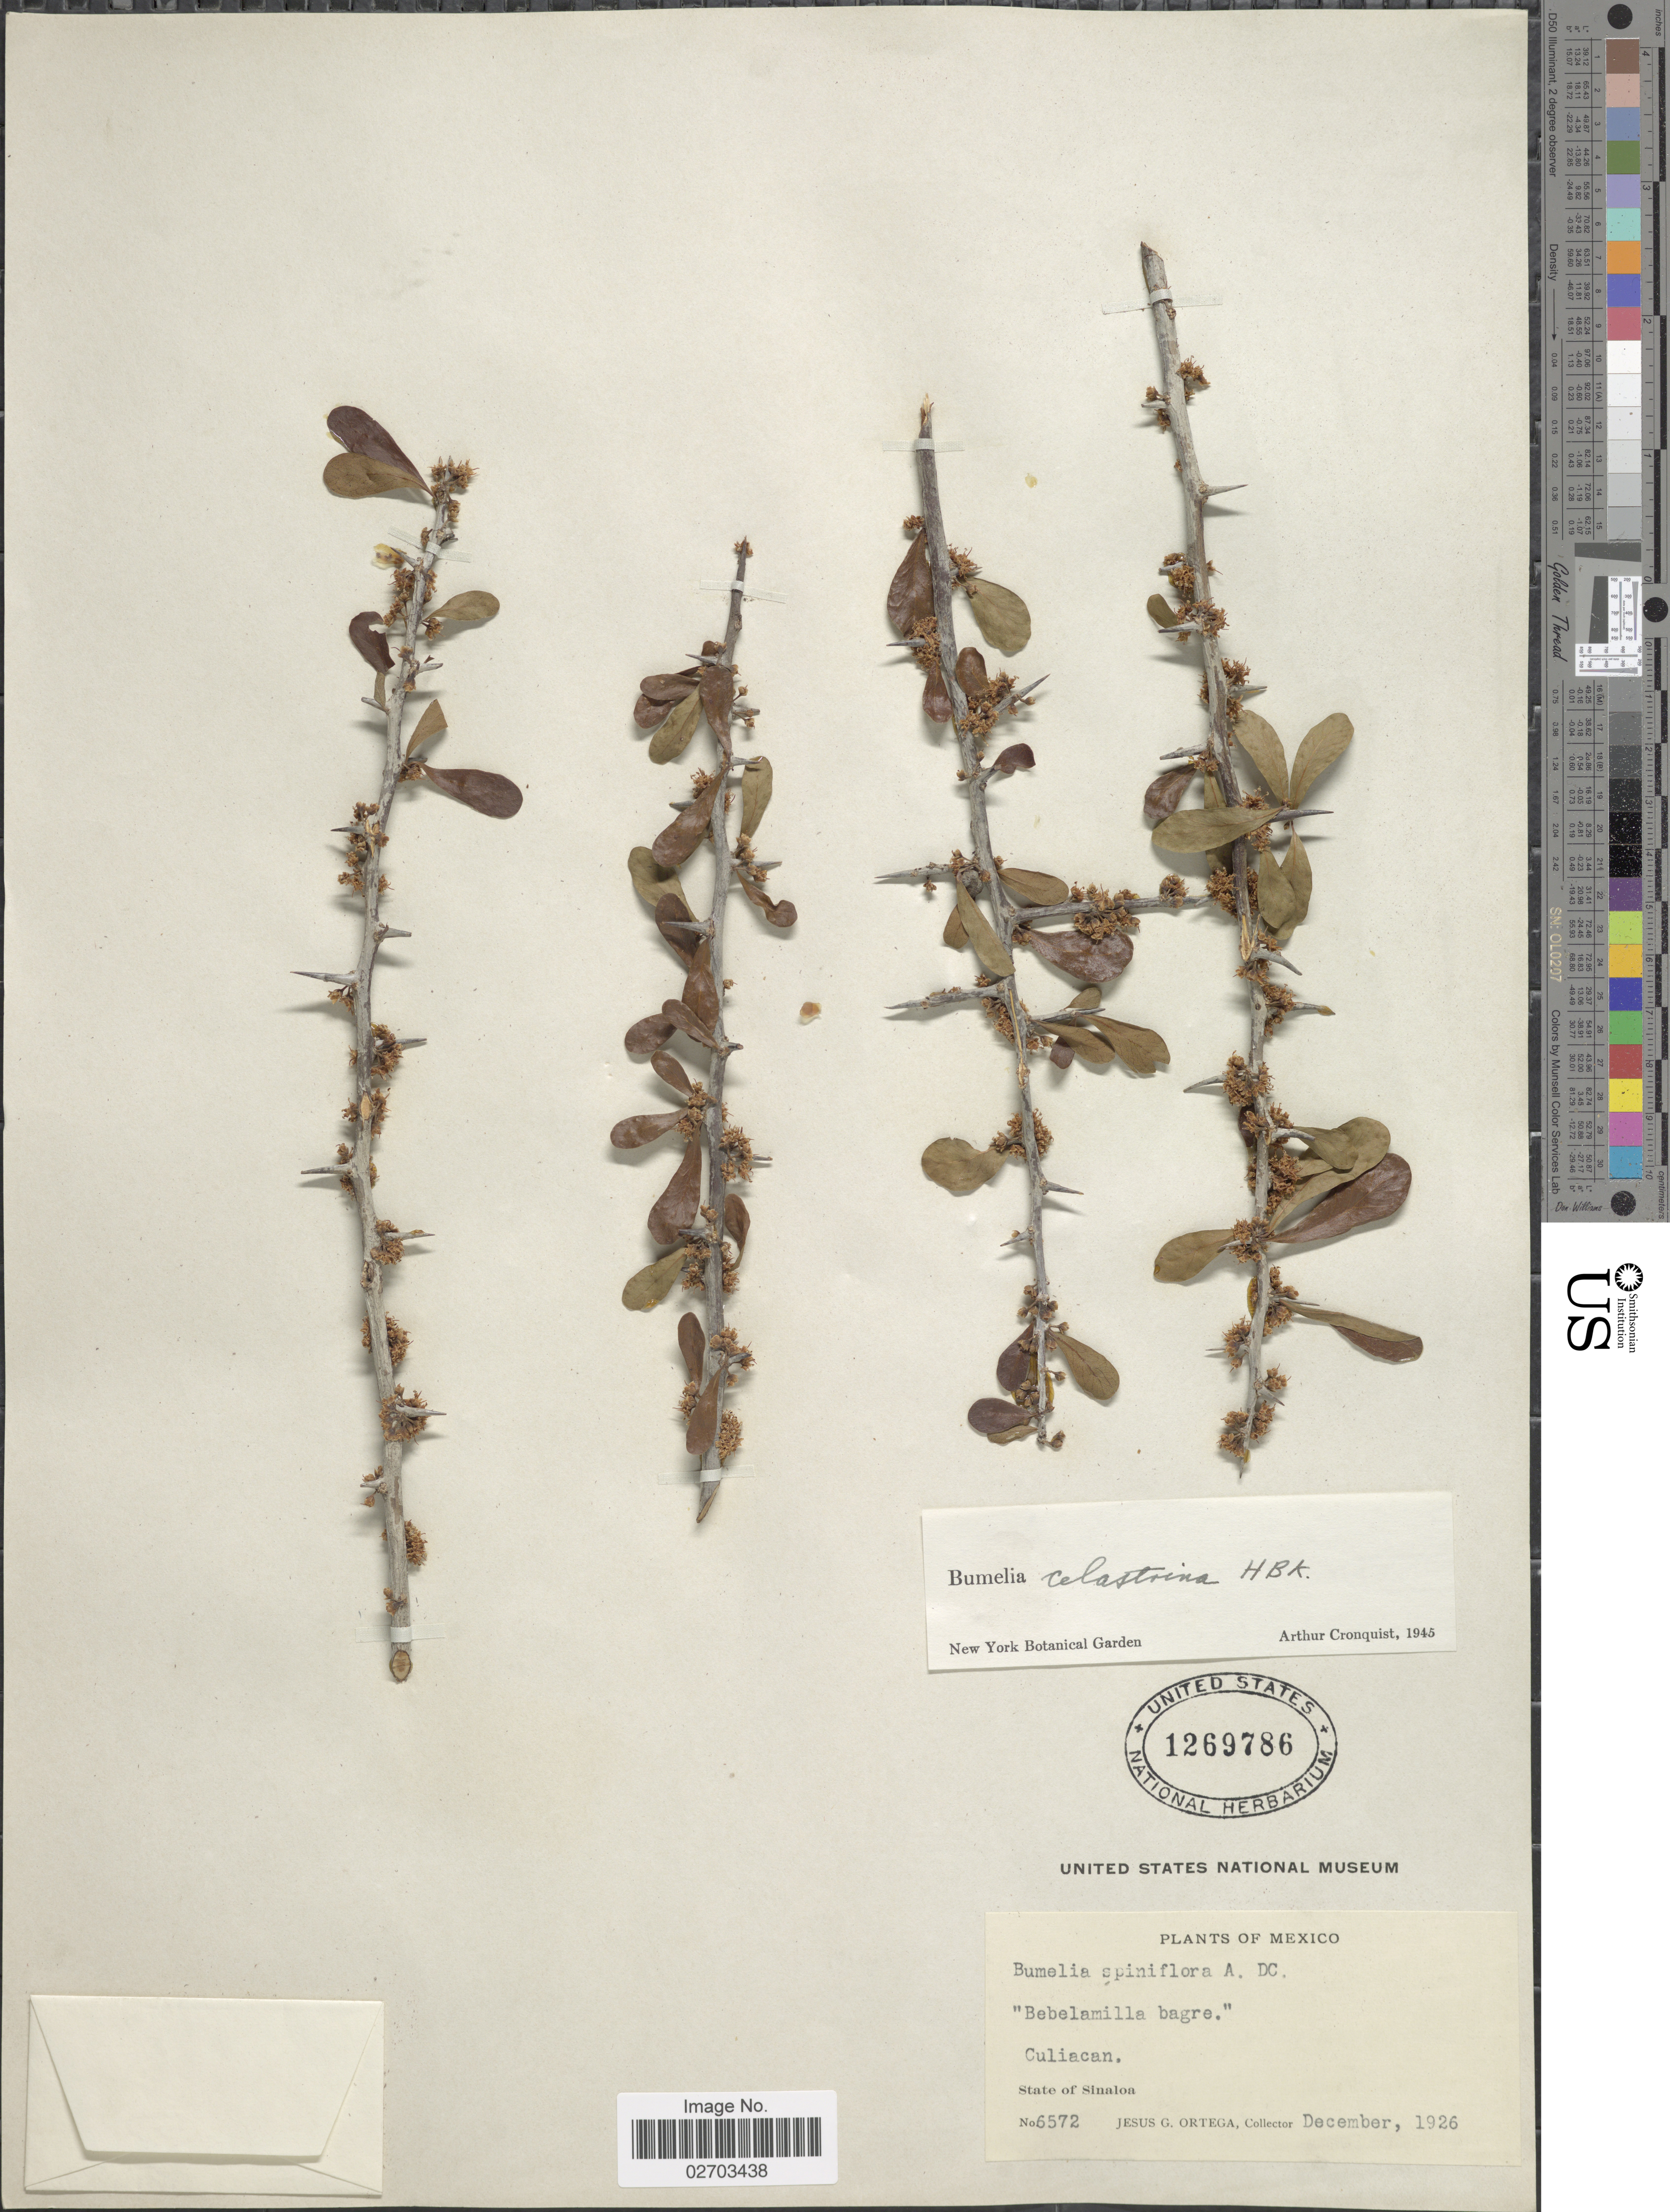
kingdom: Plantae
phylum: Tracheophyta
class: Magnoliopsida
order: Ericales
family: Sapotaceae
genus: Sideroxylon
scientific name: Sideroxylon celastrinum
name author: (Kunth) T.D. Penn.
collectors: J. Ortega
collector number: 6572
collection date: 1926-12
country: Mexico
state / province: Sinaloa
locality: Culiacan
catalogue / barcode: US 1269786